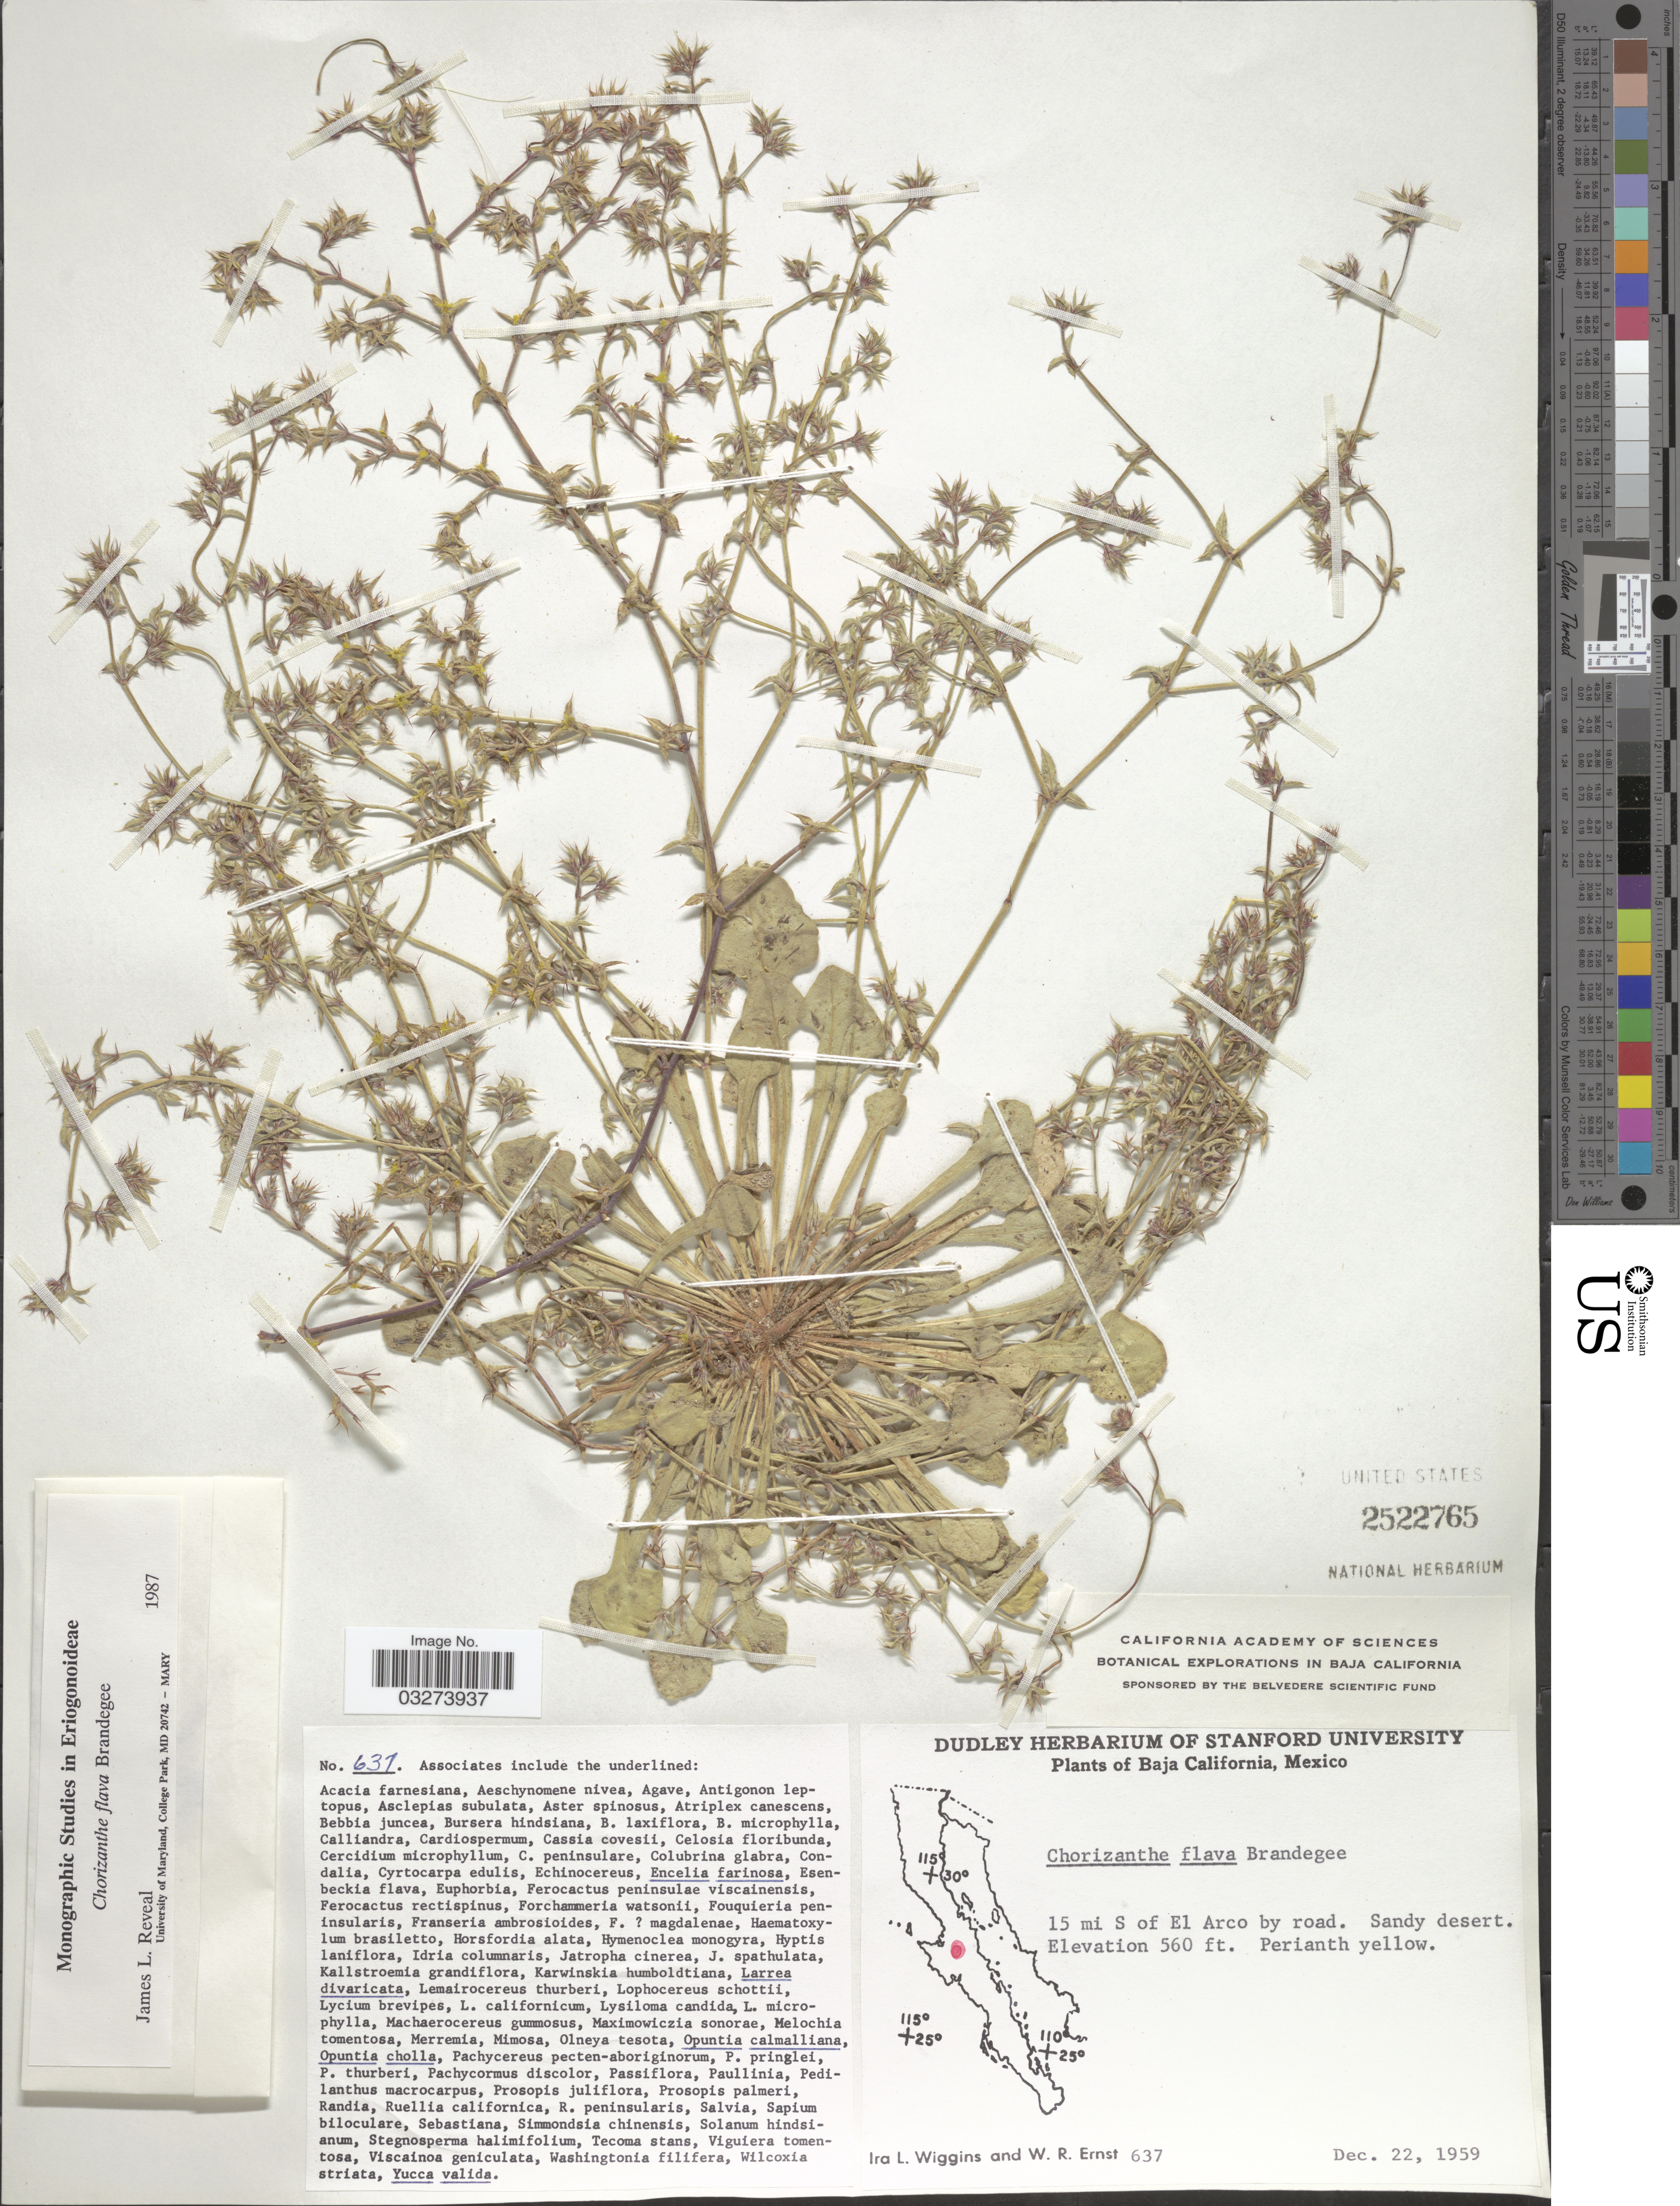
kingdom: Plantae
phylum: Tracheophyta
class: Magnoliopsida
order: Caryophyllales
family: Polygonaceae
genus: Chorizanthe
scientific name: Chorizanthe flava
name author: Brandegee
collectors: I. L. Wiggins & W. R. Ernst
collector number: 637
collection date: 1959-12-22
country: Mexico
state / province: Baja California Sur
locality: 15 mi S of El Arco by road.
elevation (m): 171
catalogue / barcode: US 2522765